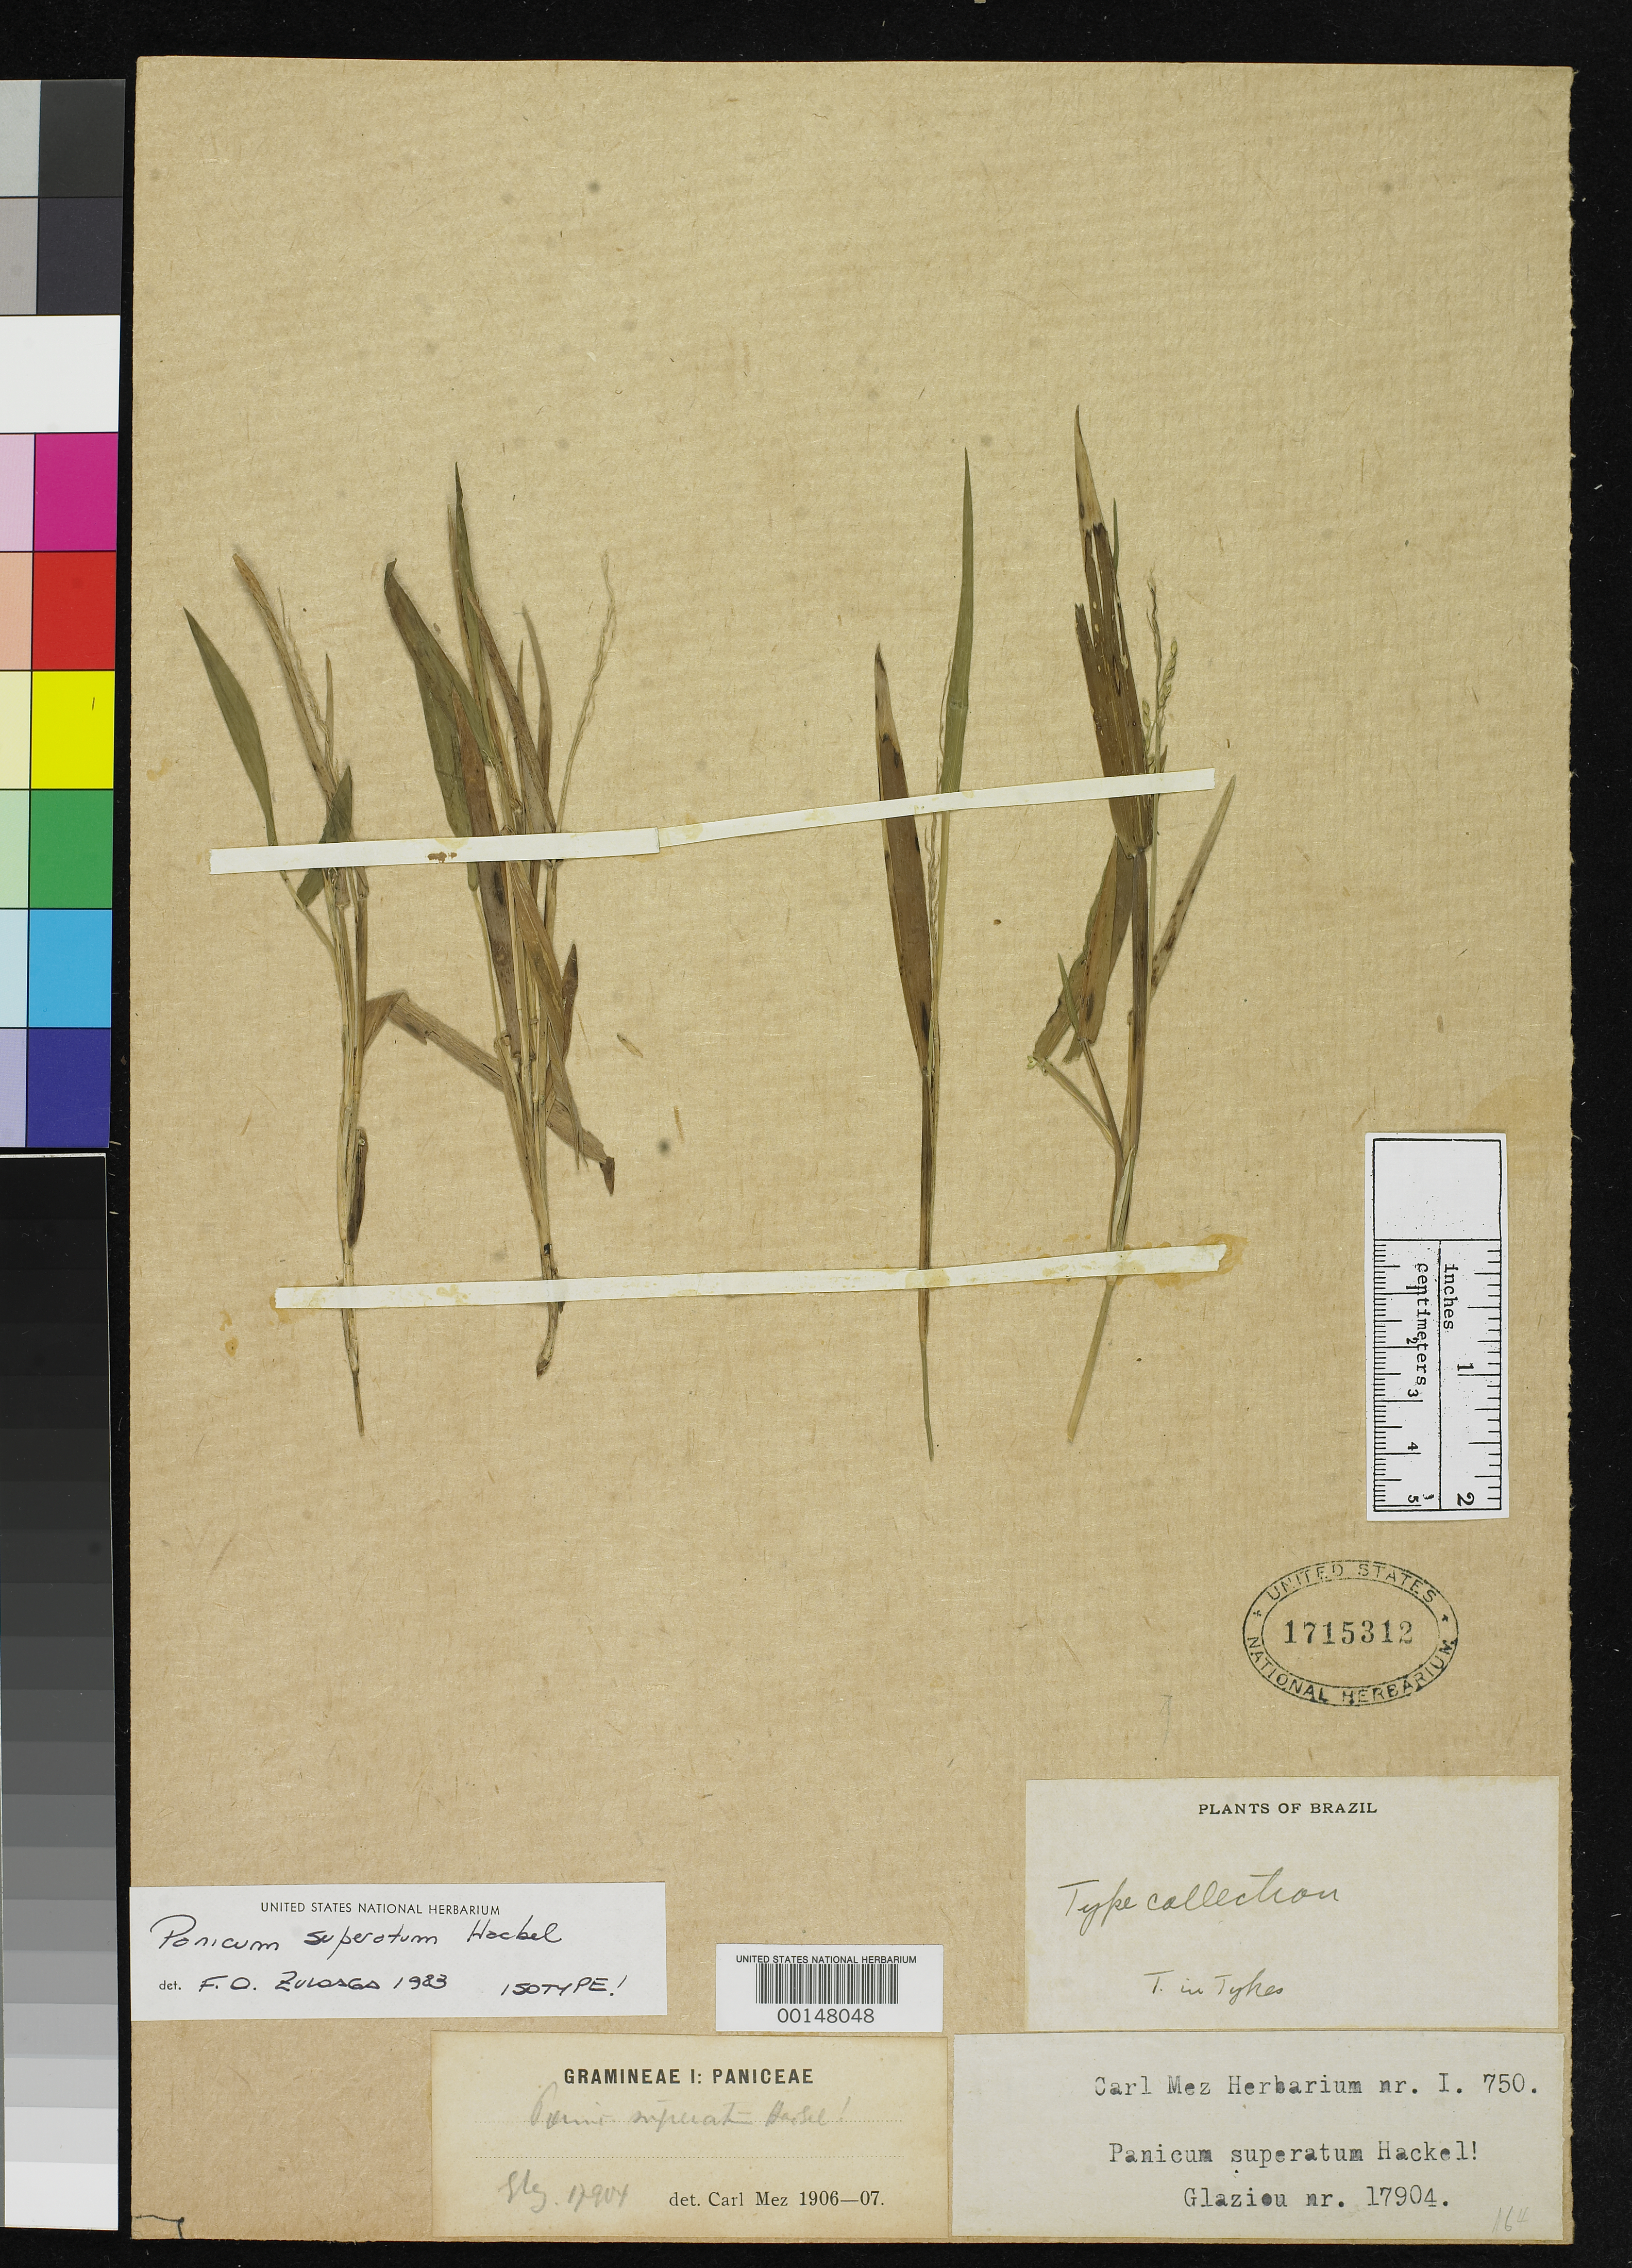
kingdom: Plantae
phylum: Tracheophyta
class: Liliopsida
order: Poales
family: Poaceae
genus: Panicum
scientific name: Panicum superatum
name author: Hack.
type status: Isotype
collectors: A. F. M. Glaziou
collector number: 17904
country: Brazil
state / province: Rio de Janeiro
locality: Rio de Janeiro.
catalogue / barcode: US 1715312